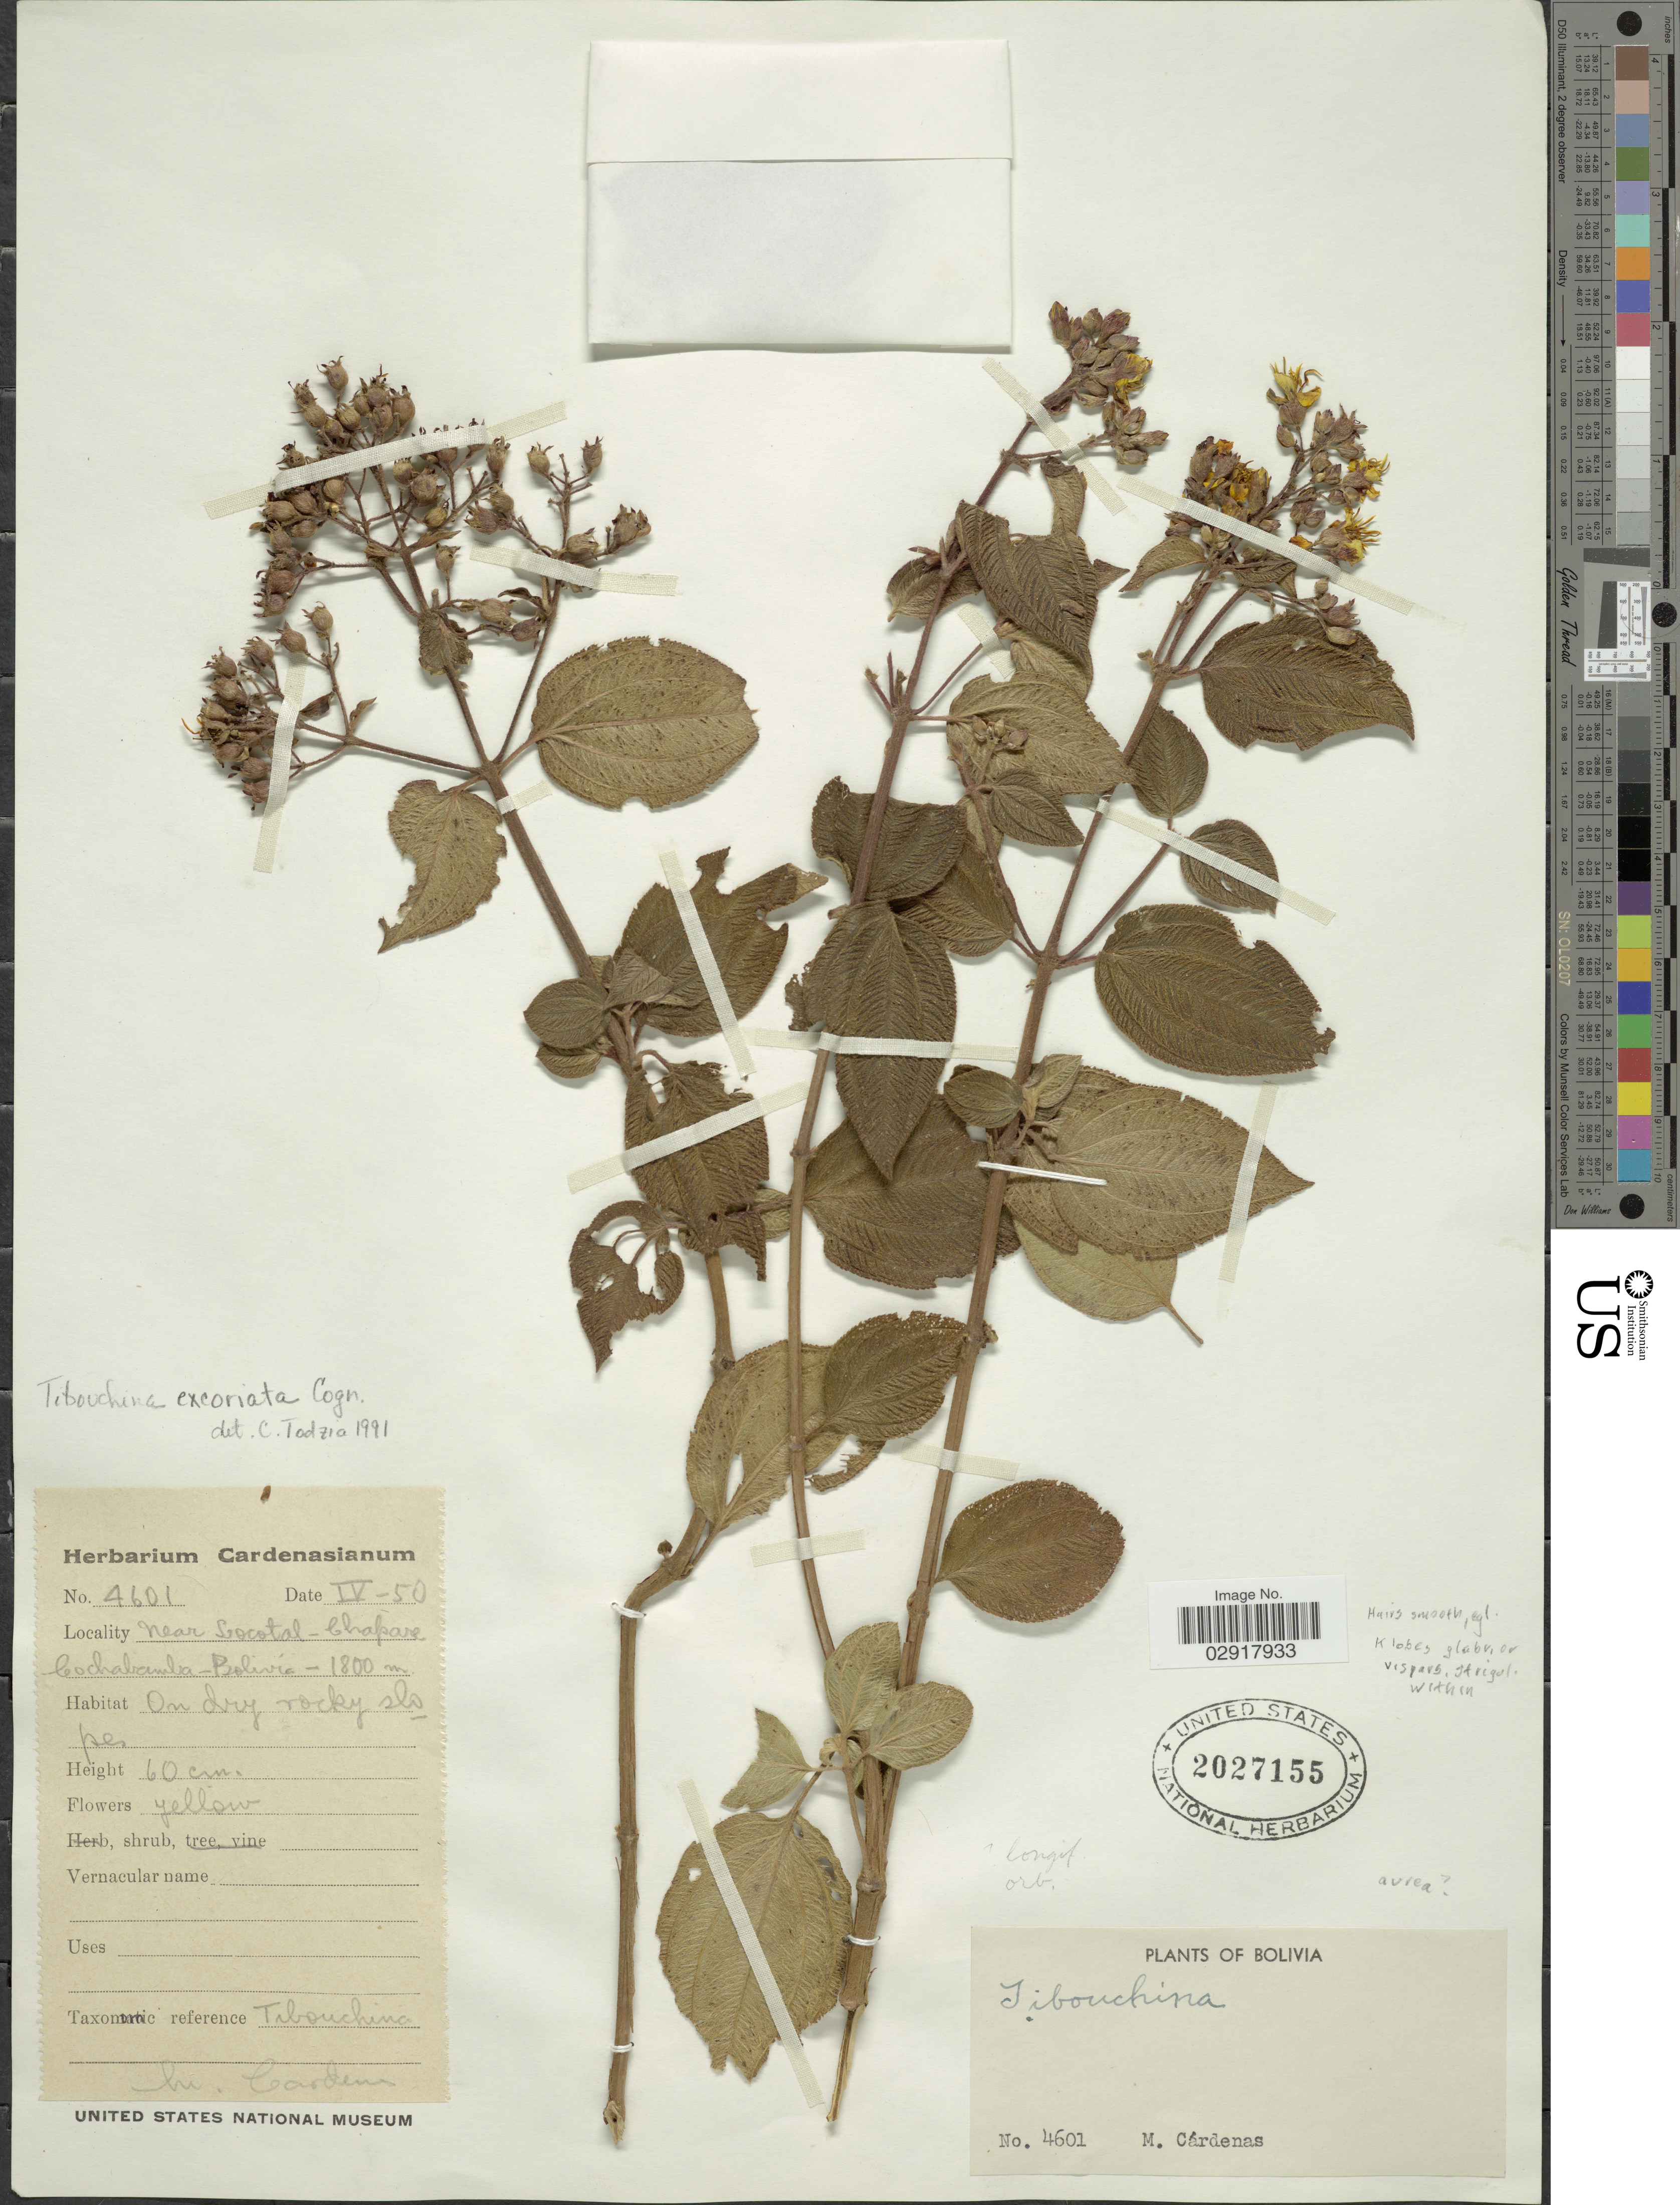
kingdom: Plantae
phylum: Tracheophyta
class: Magnoliopsida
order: Myrtales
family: Melastomataceae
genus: Chaetogastra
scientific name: Chaetogastra excoriata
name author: (Cogn.) P.J.F. Guim. & Michelang.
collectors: M. Cárdenas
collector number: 4601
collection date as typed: Transcribed d/m/y: /4/50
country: Bolivia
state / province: Cochabamba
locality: Near Locotal - Chapare.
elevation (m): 1800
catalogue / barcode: US 2027155